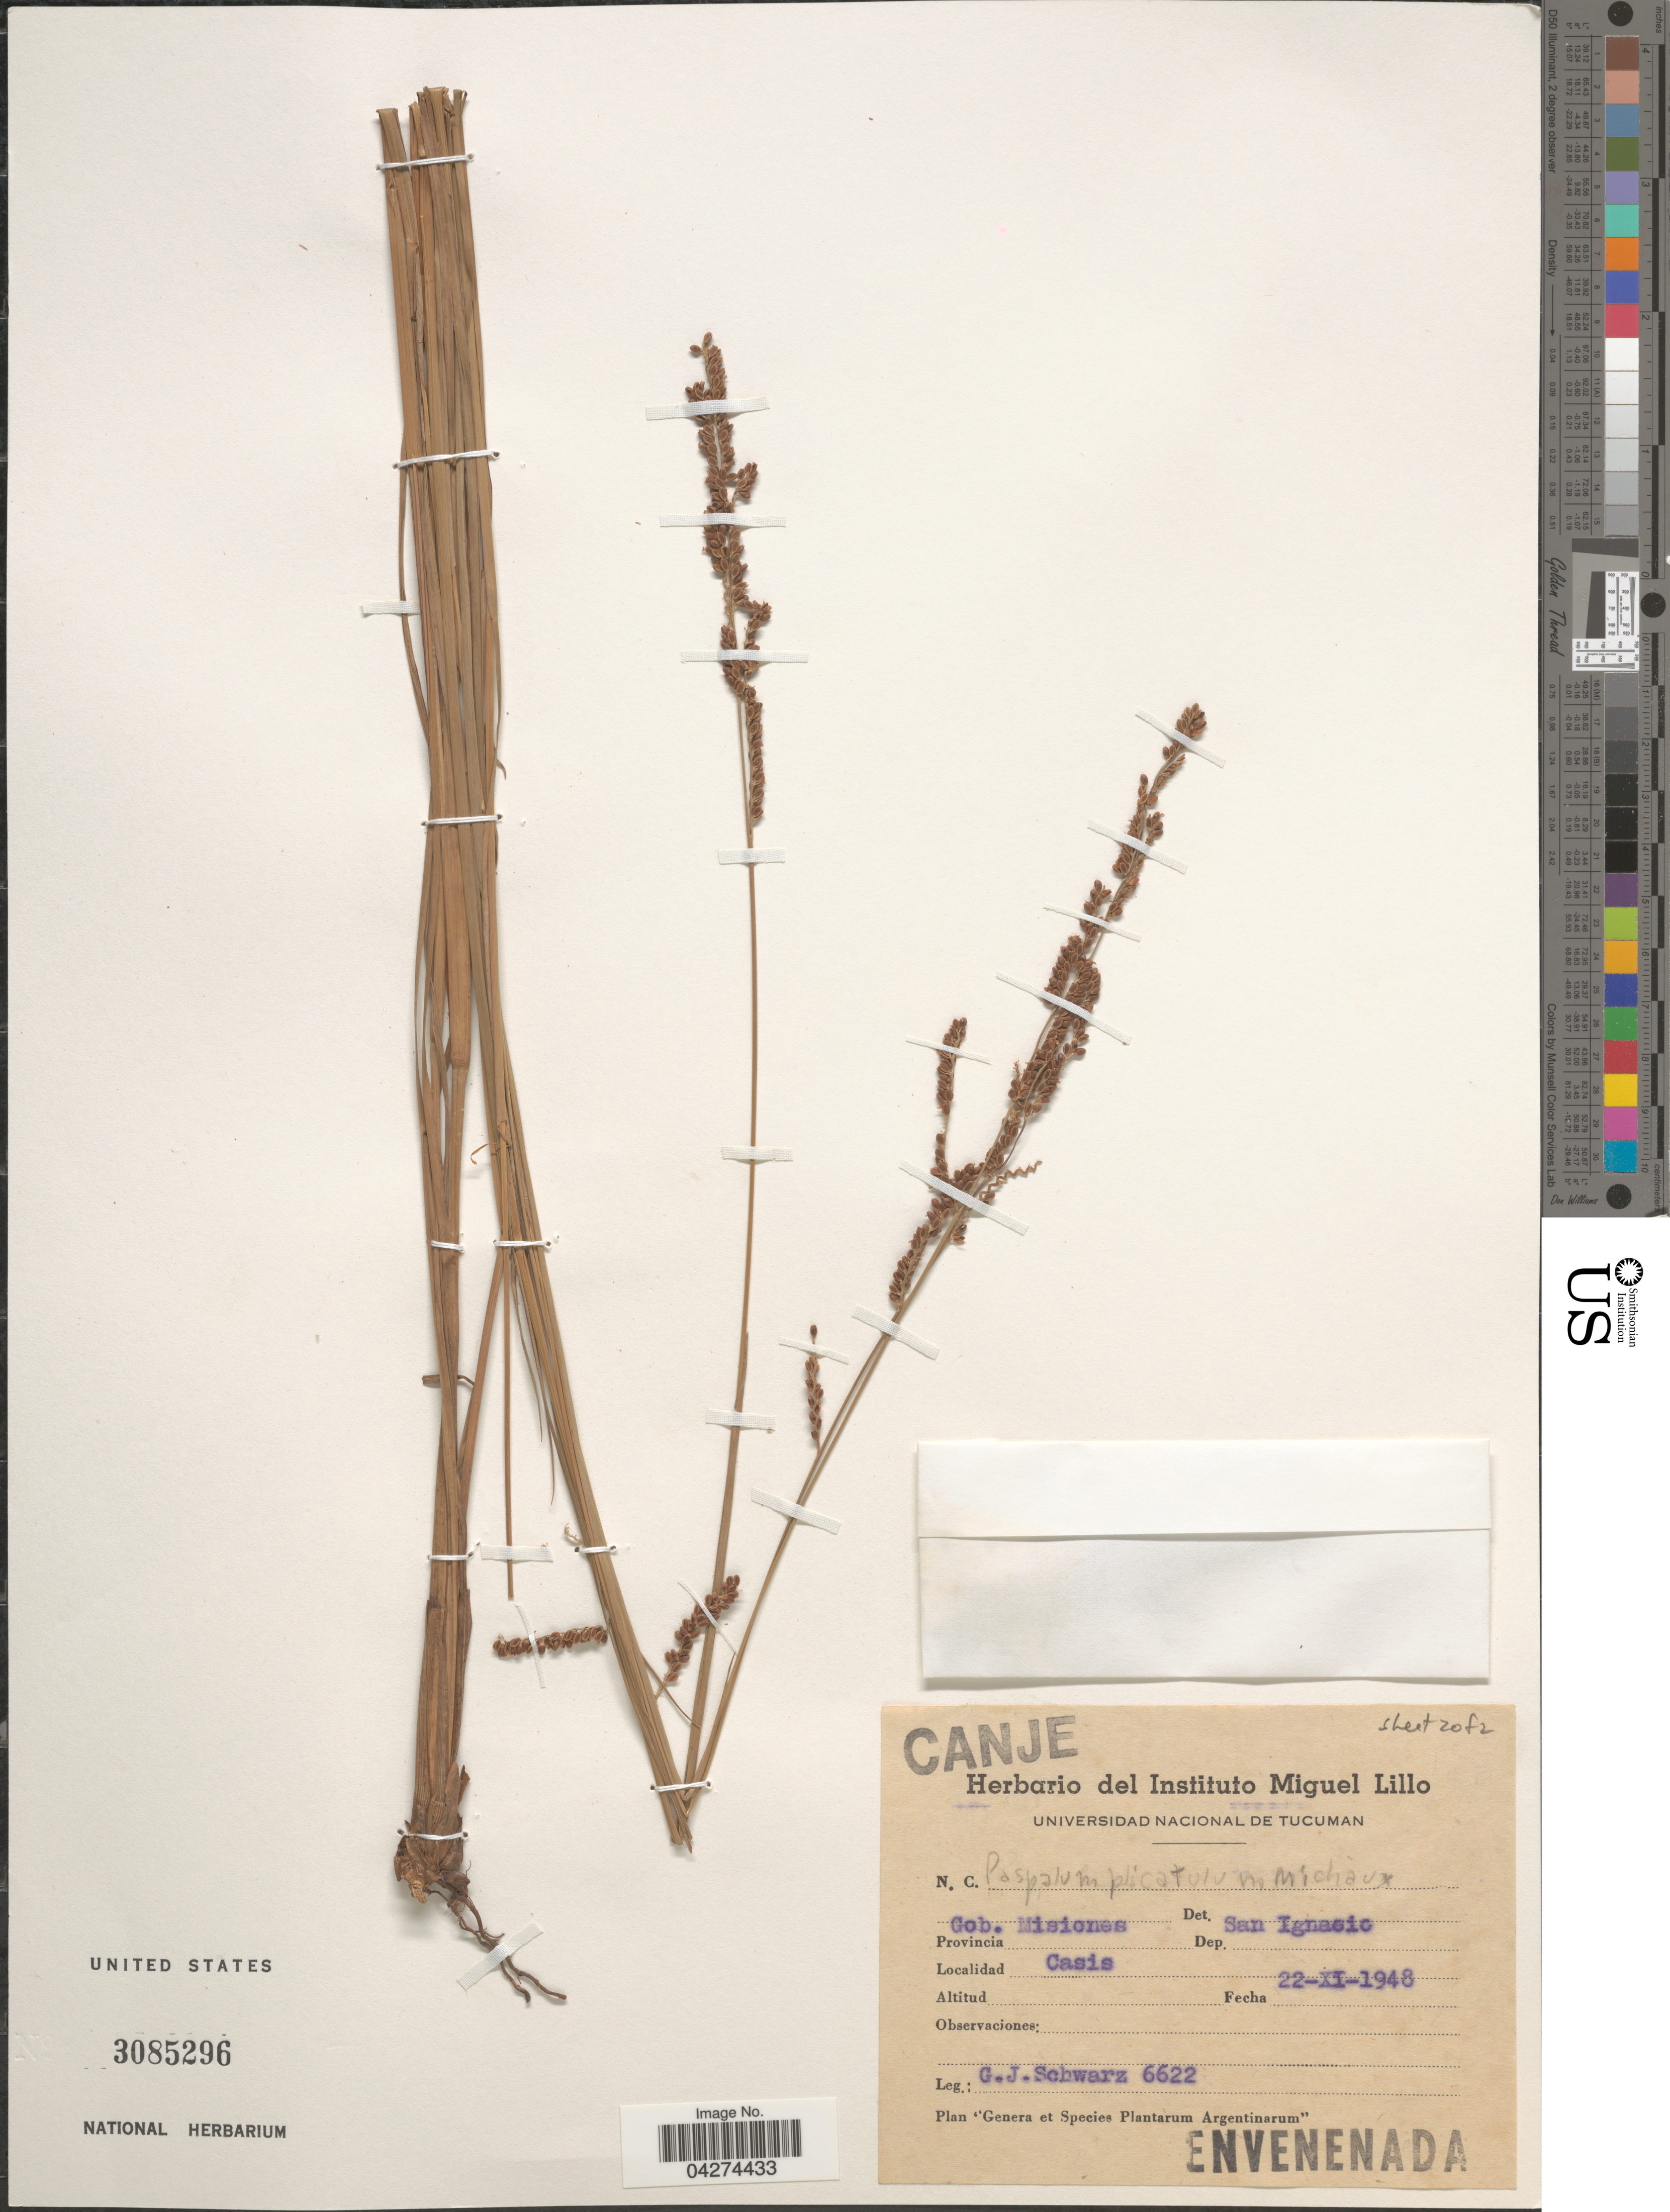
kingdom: Plantae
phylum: Tracheophyta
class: Liliopsida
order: Poales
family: Poaceae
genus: Paspalum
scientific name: Paspalum plicatulum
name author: Michx.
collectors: G. J. Schwarz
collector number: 6622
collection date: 1948-11-22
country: Argentina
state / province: Misiones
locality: Gob. Misiones. Dep. San Ignacio. Casis.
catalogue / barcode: US 3085296